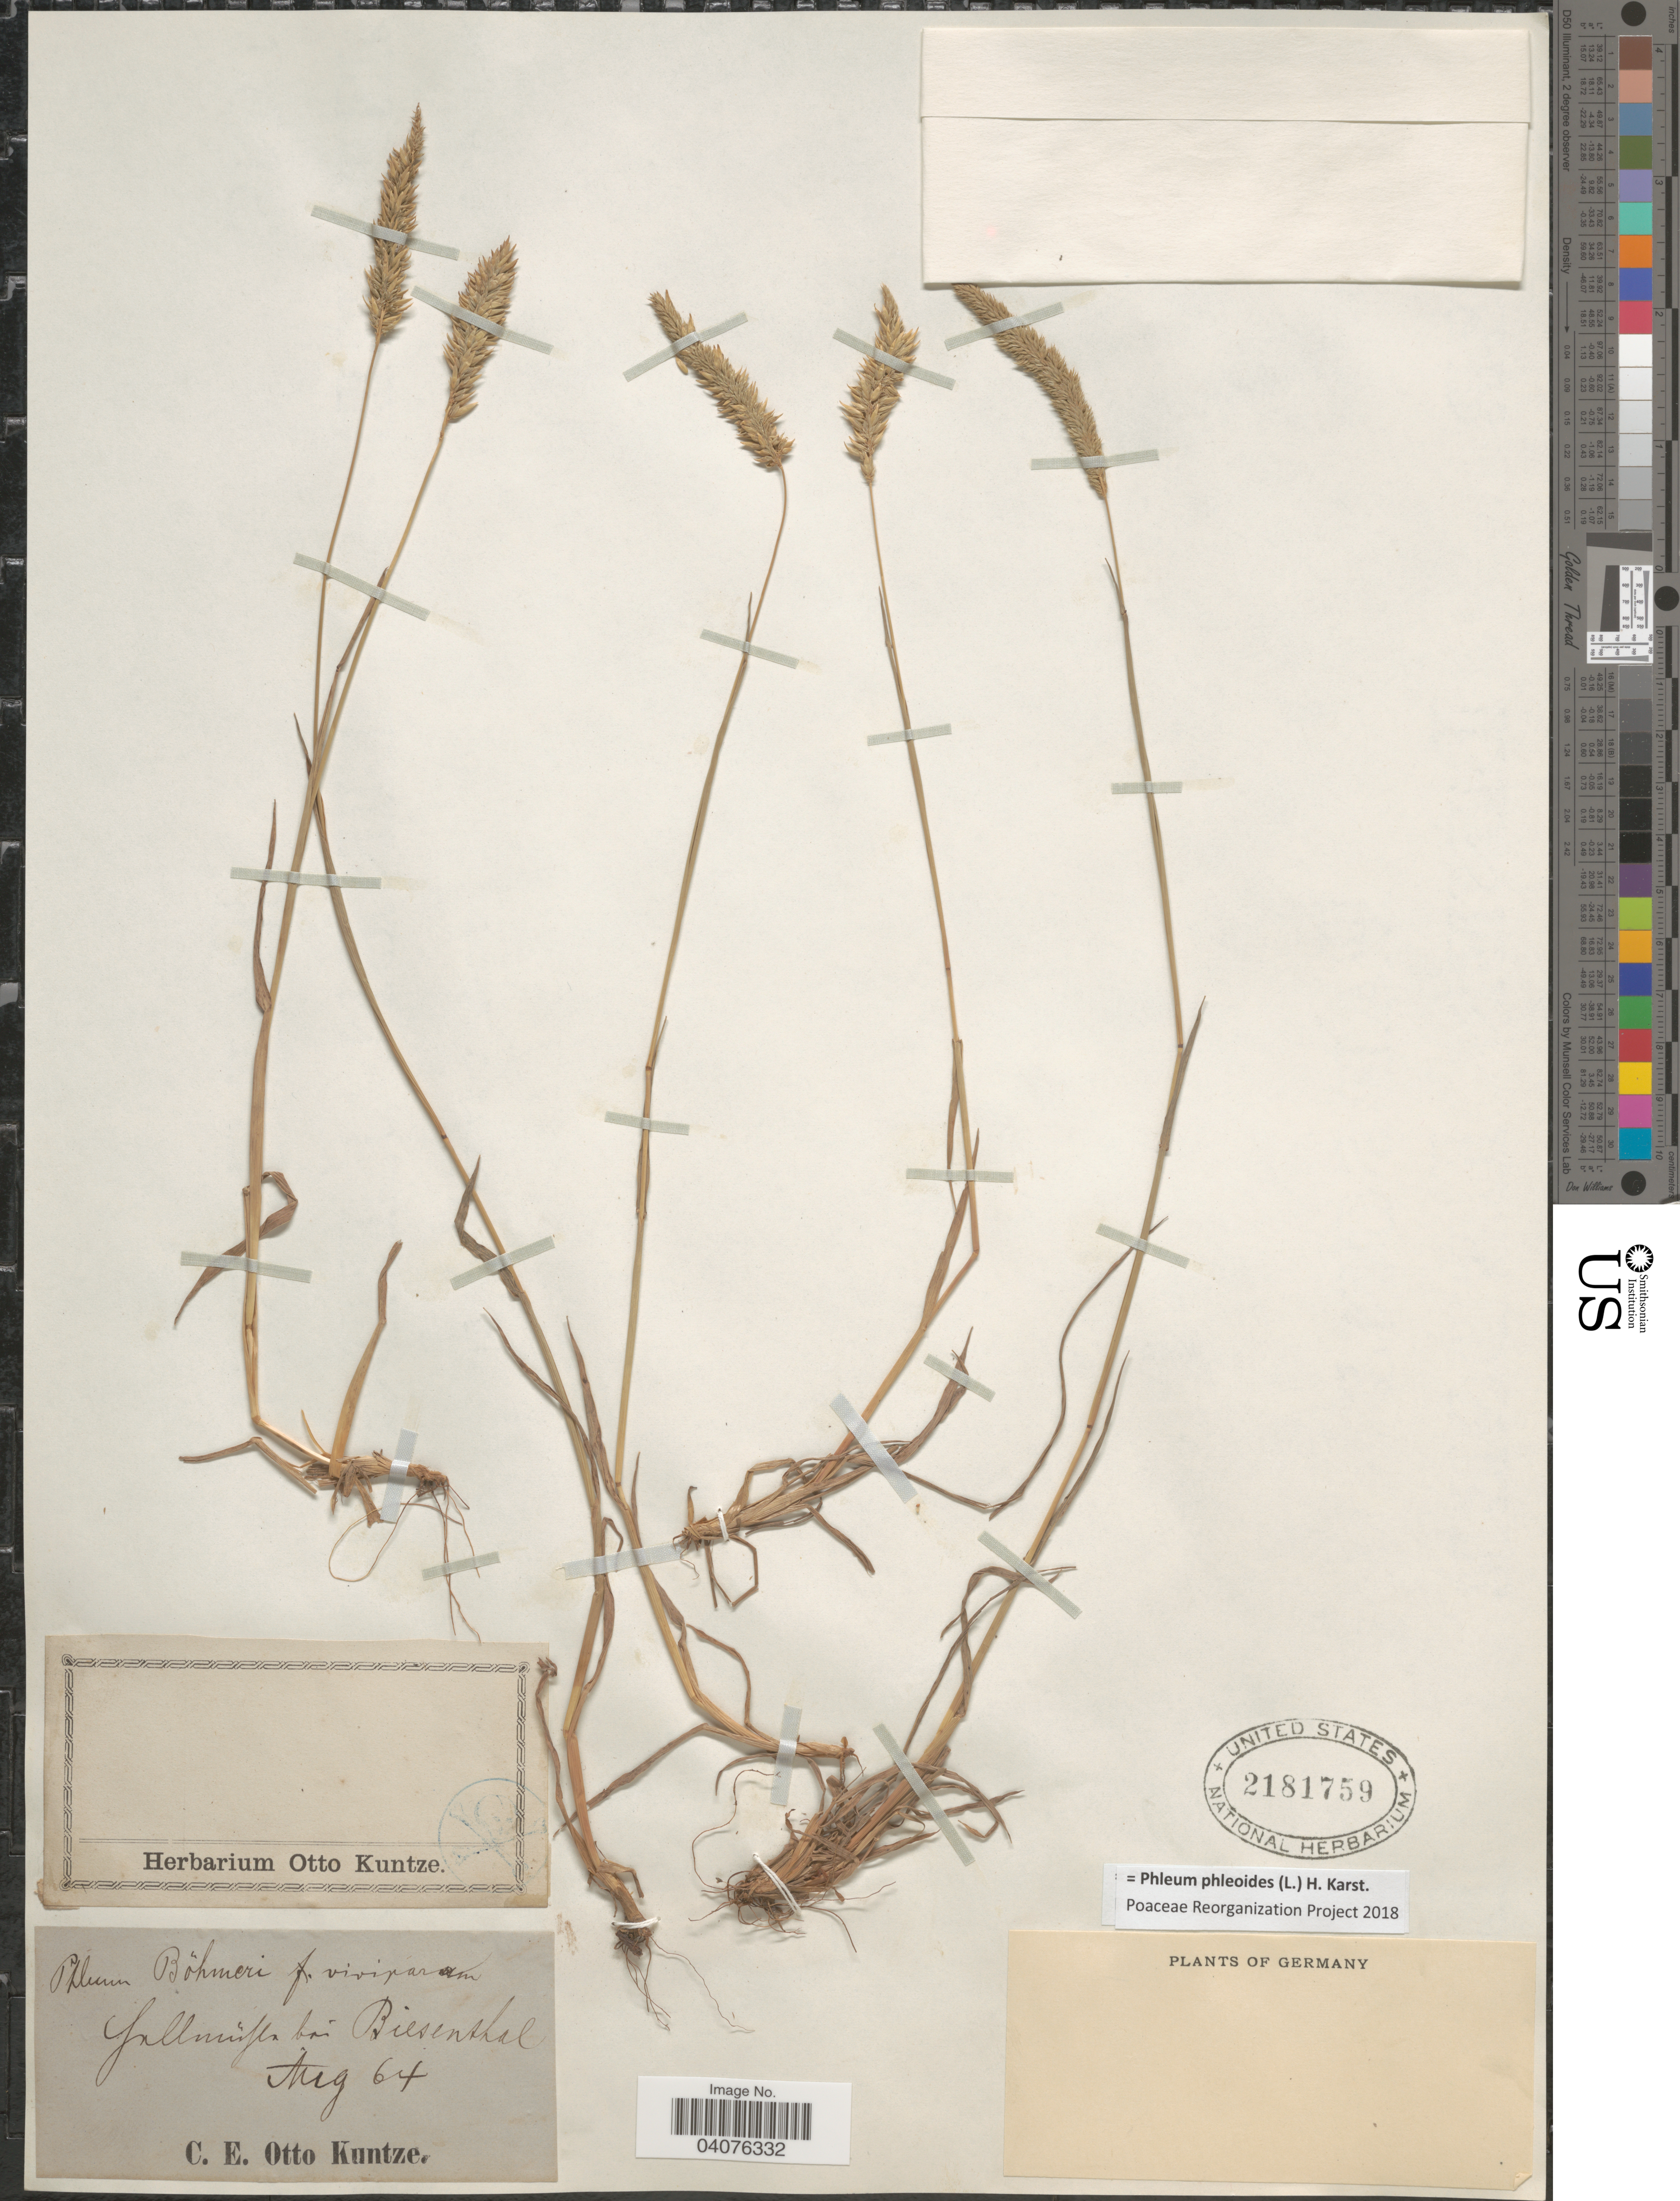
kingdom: Plantae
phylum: Tracheophyta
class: Liliopsida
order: Poales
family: Poaceae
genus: Phleum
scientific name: Phleum phleoides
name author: (L.) H. Karst.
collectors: C.E.O. Kuntze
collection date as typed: Transcribed d/m/y: /8/64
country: Germany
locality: [illegible text] bai Biesenthal.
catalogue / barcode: US 2181759